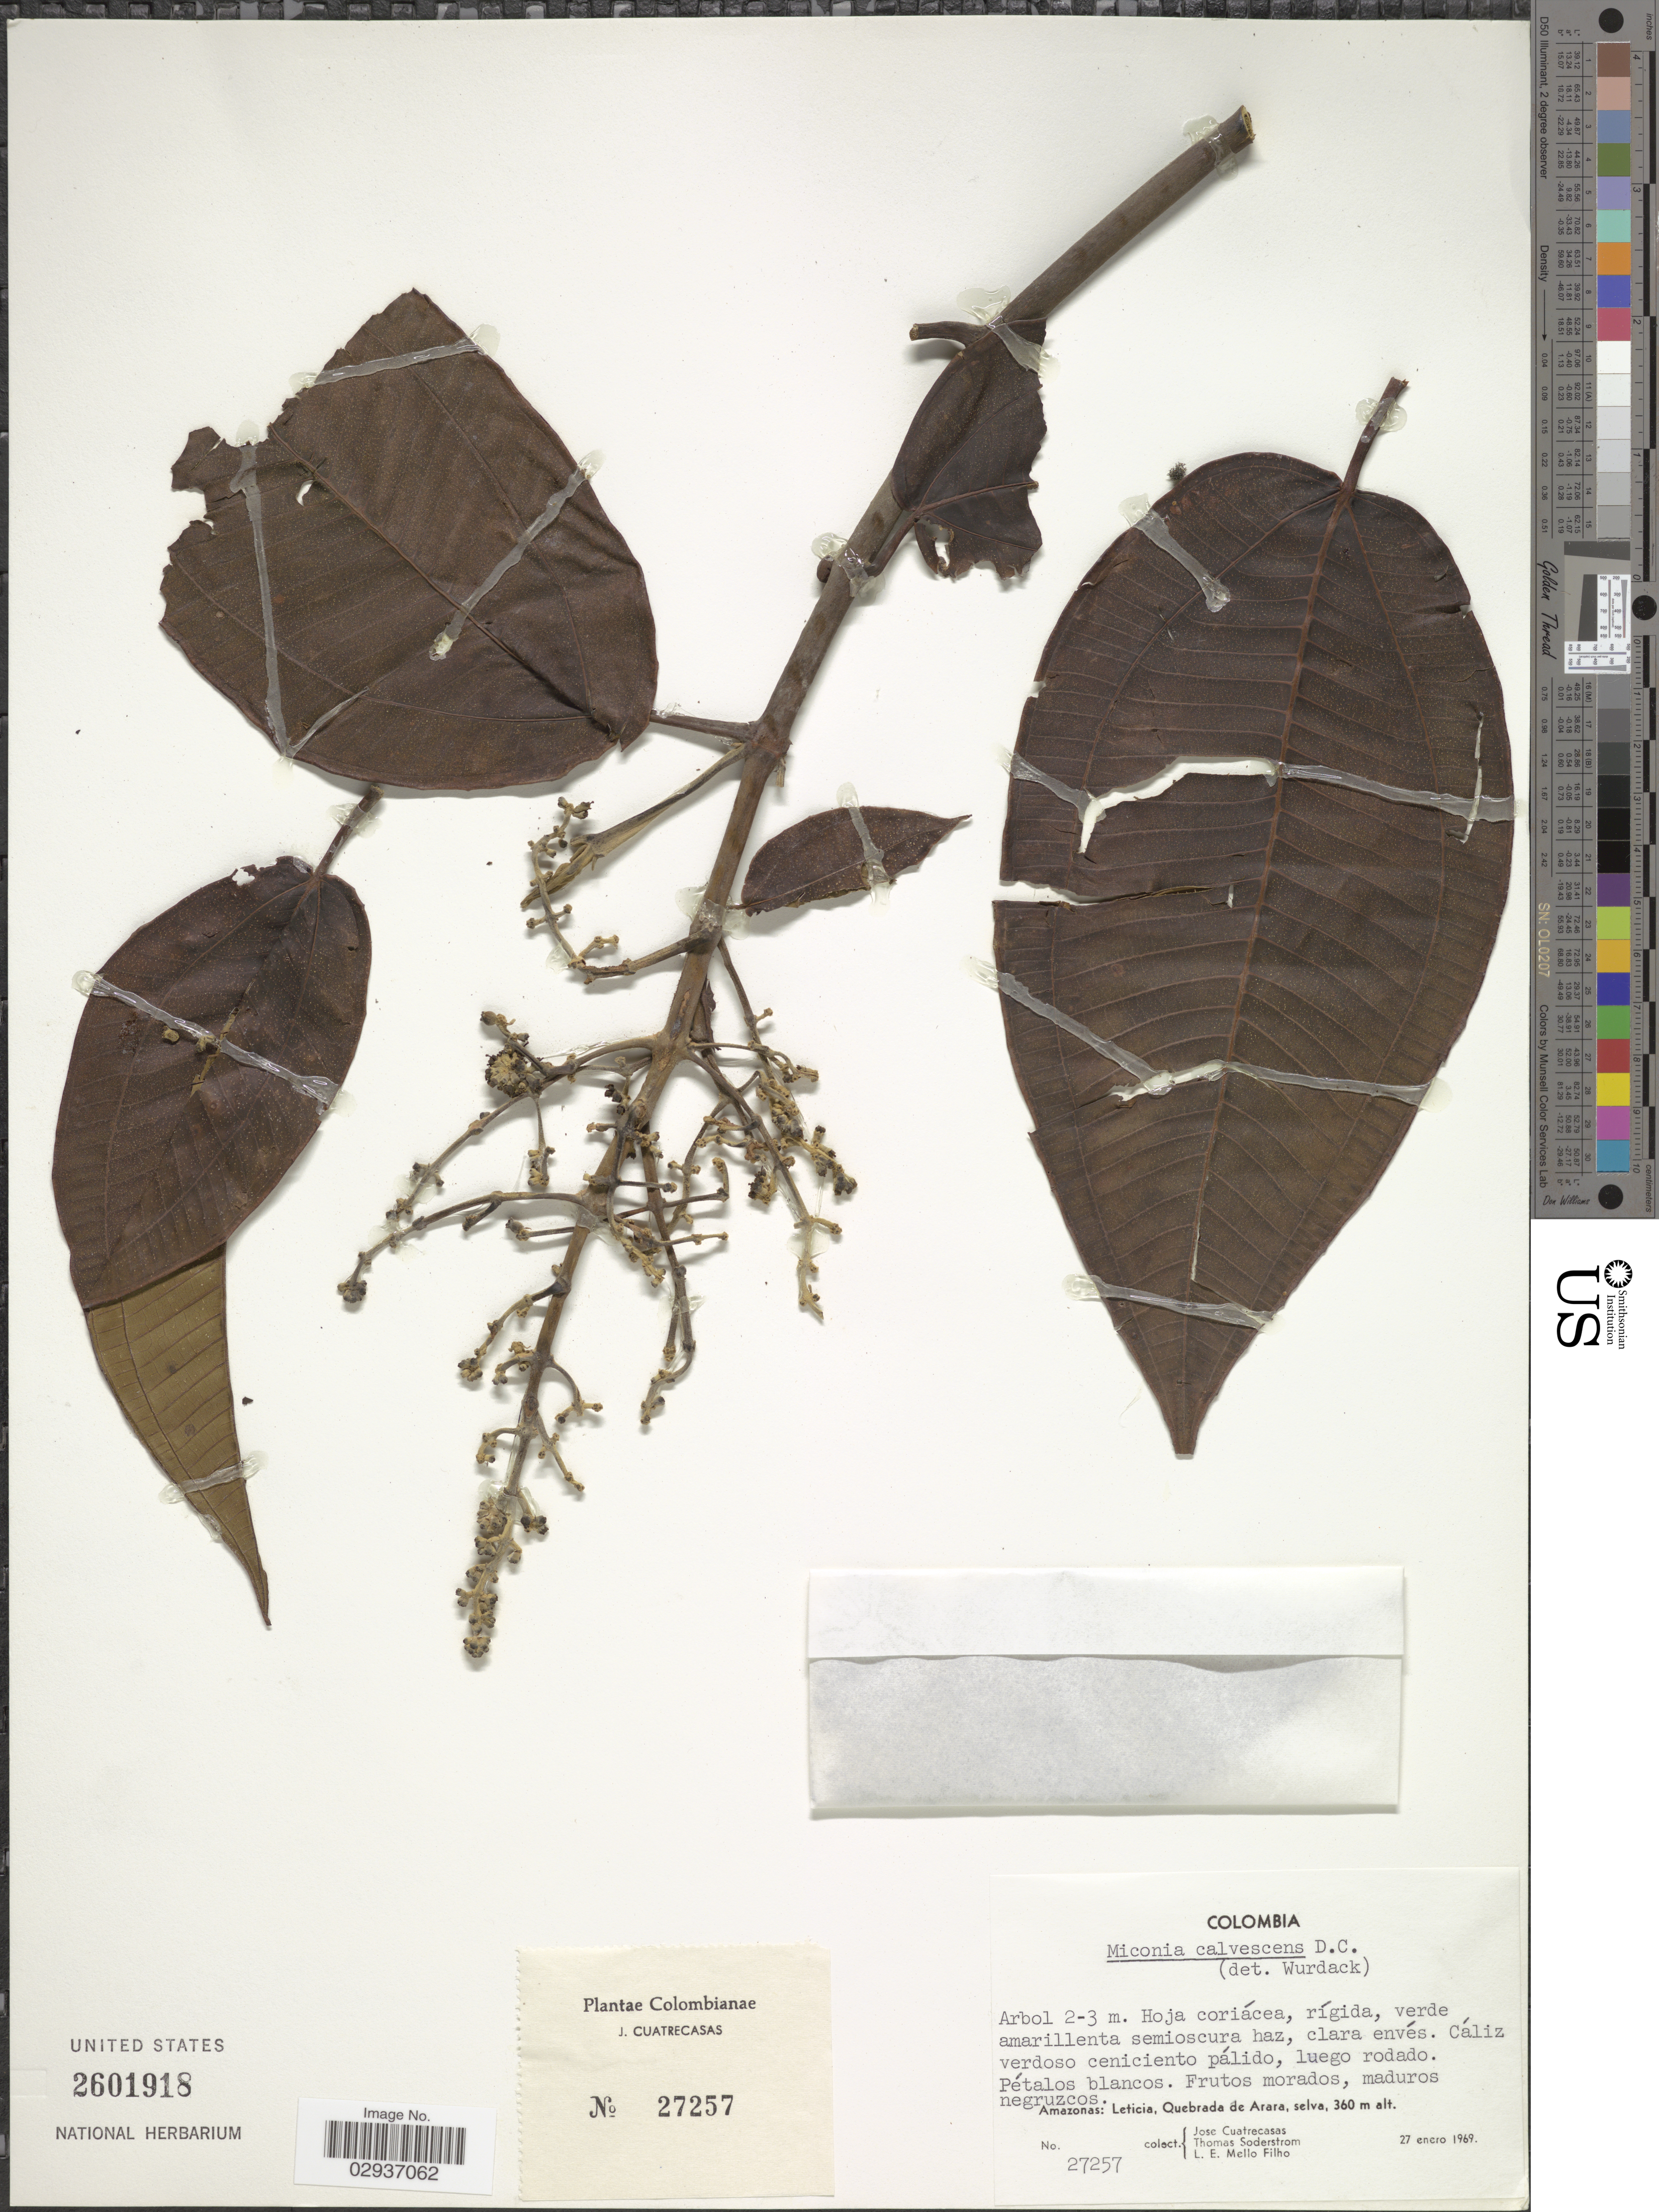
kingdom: Plantae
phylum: Tracheophyta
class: Magnoliopsida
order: Myrtales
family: Melastomataceae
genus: Miconia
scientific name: Miconia calvescens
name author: DC.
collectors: J. Cuatrecasas, T. R. Soderstrom & L. Mello Filho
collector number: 27257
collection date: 1969-01-27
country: Colombia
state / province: Amazônas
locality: Amazonas: Leticia, Quebrada de Arara.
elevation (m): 360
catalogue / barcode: US 2601918